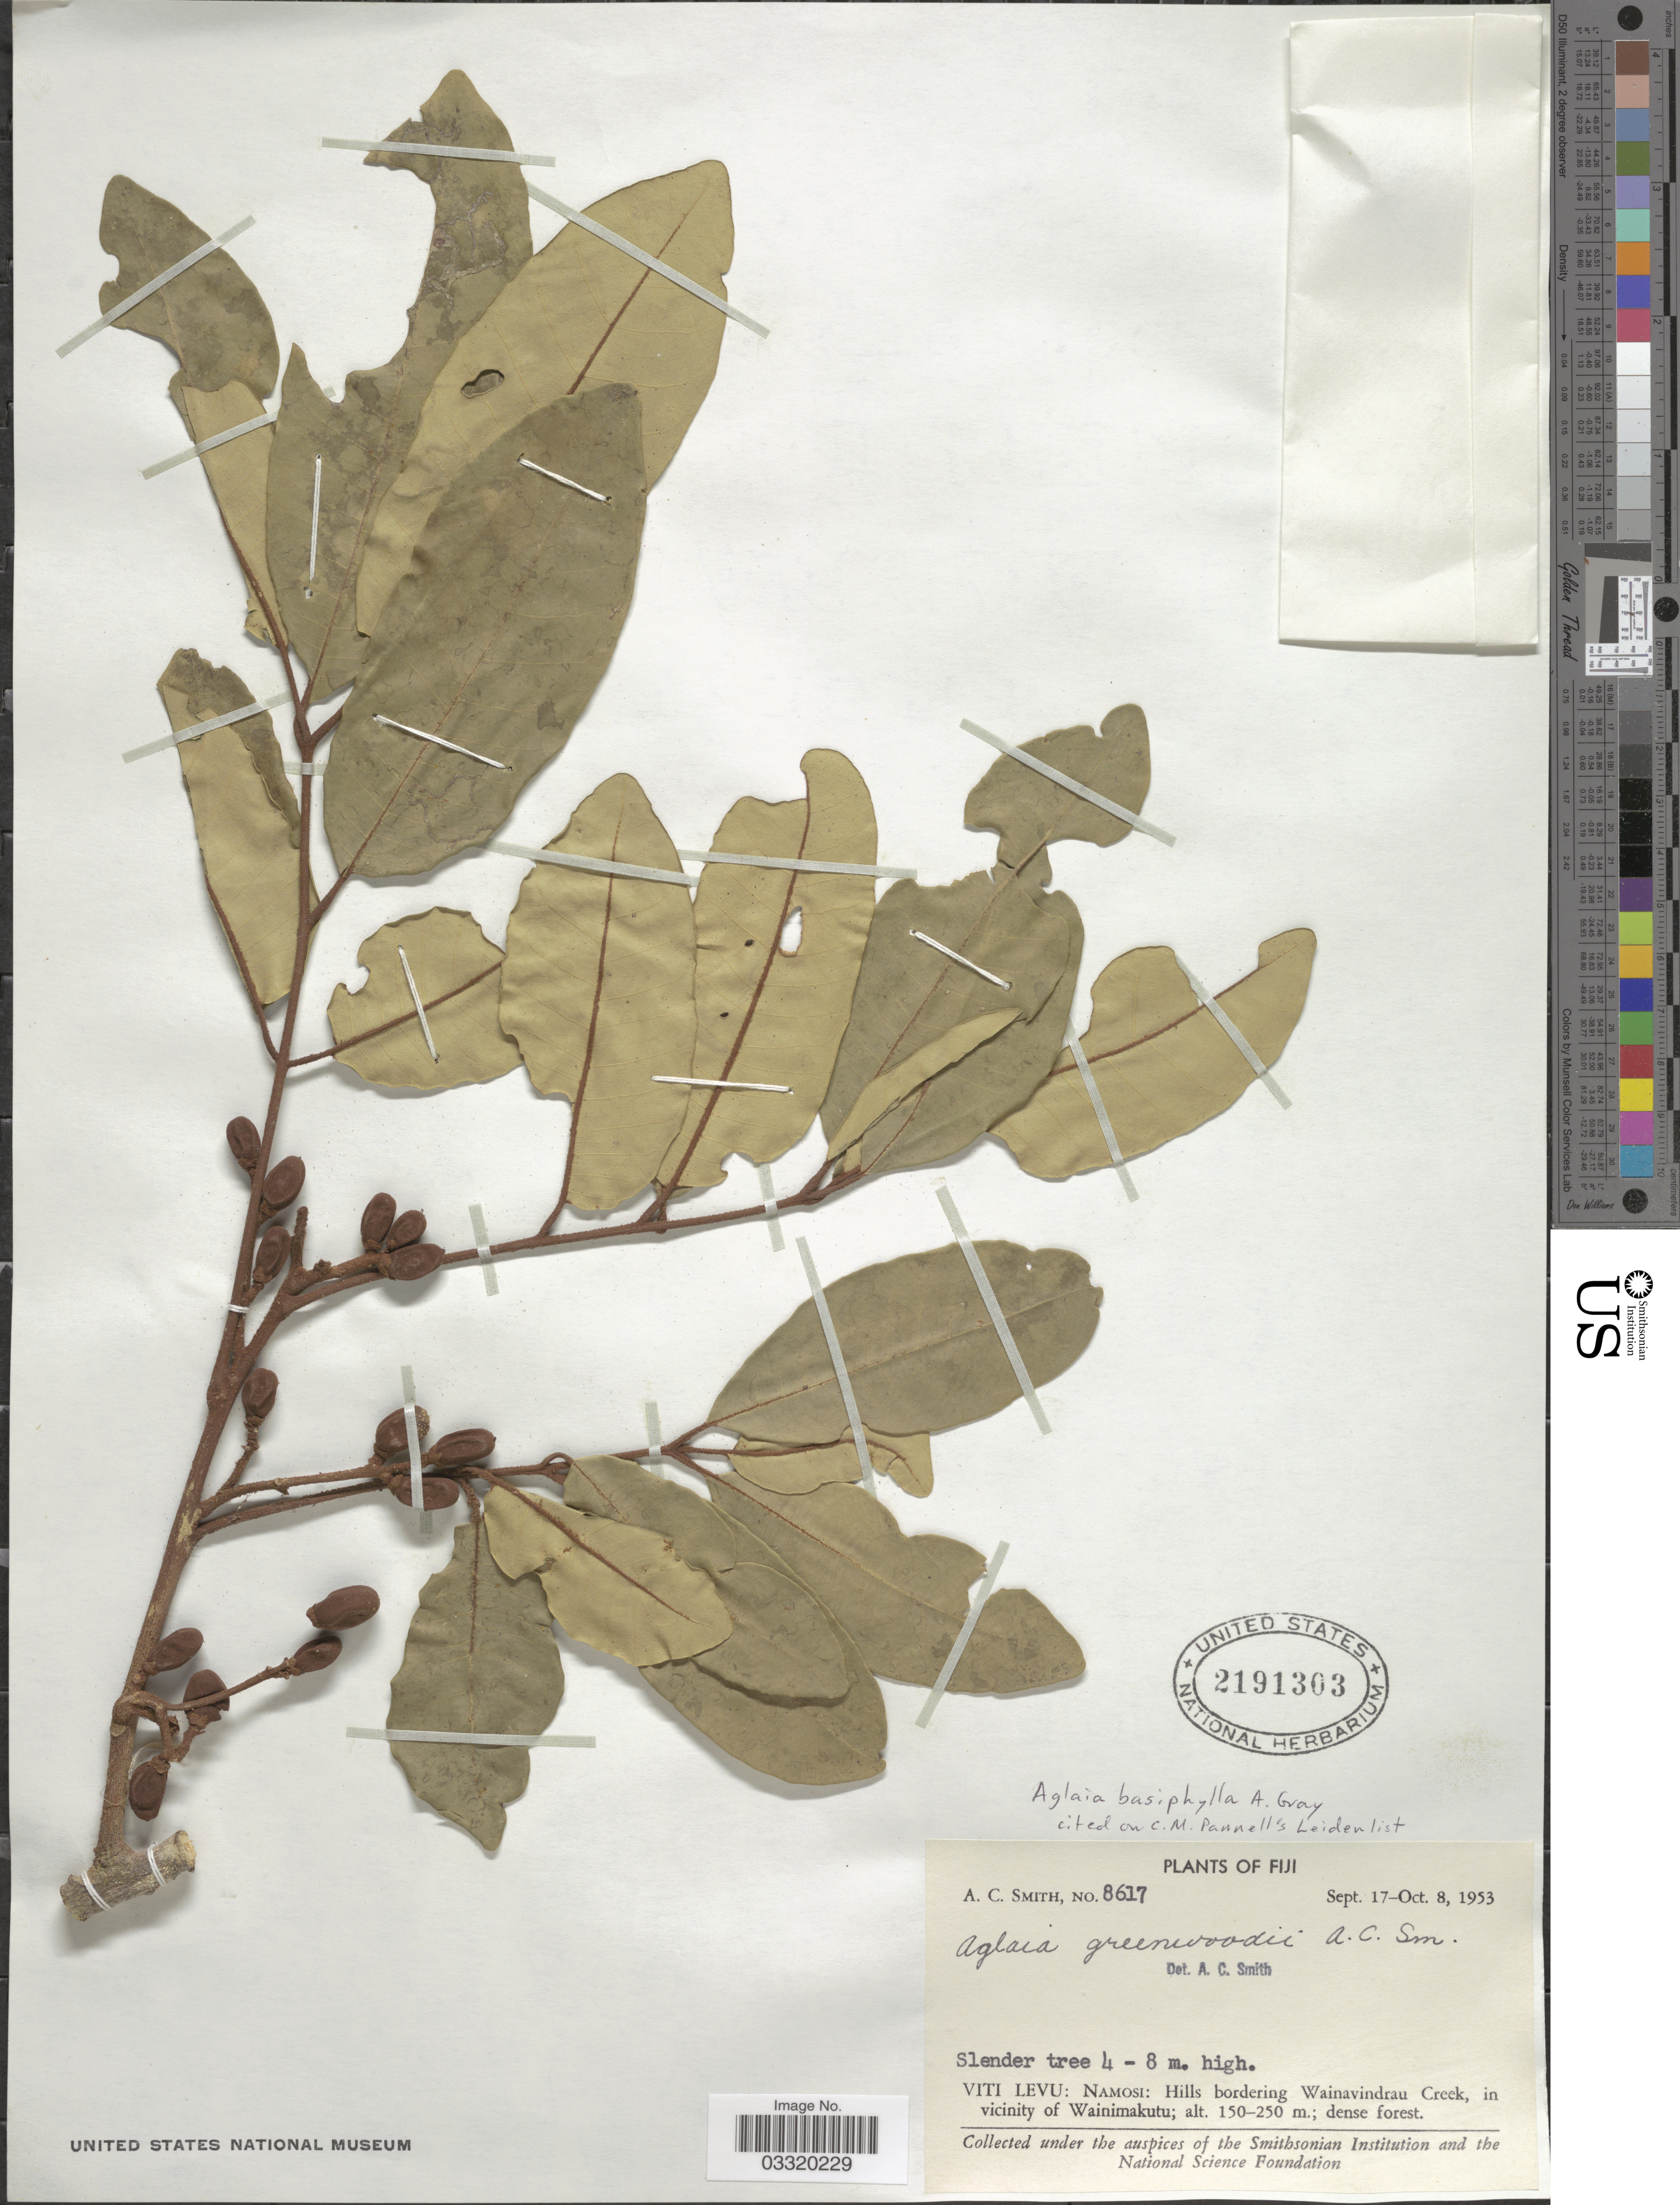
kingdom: Plantae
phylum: Tracheophyta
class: Magnoliopsida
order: Sapindales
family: Meliaceae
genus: Aglaia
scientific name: Aglaia basiphylla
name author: A. Gray in Wilkes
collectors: A. C. Smith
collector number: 8617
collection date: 1953-09-17/1953-10-08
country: Fiji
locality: Viti Levu: Namosi: Hills bordering Wainavindrau Creek, in vicinity of Wainimakutu.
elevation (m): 150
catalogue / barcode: US 2191303